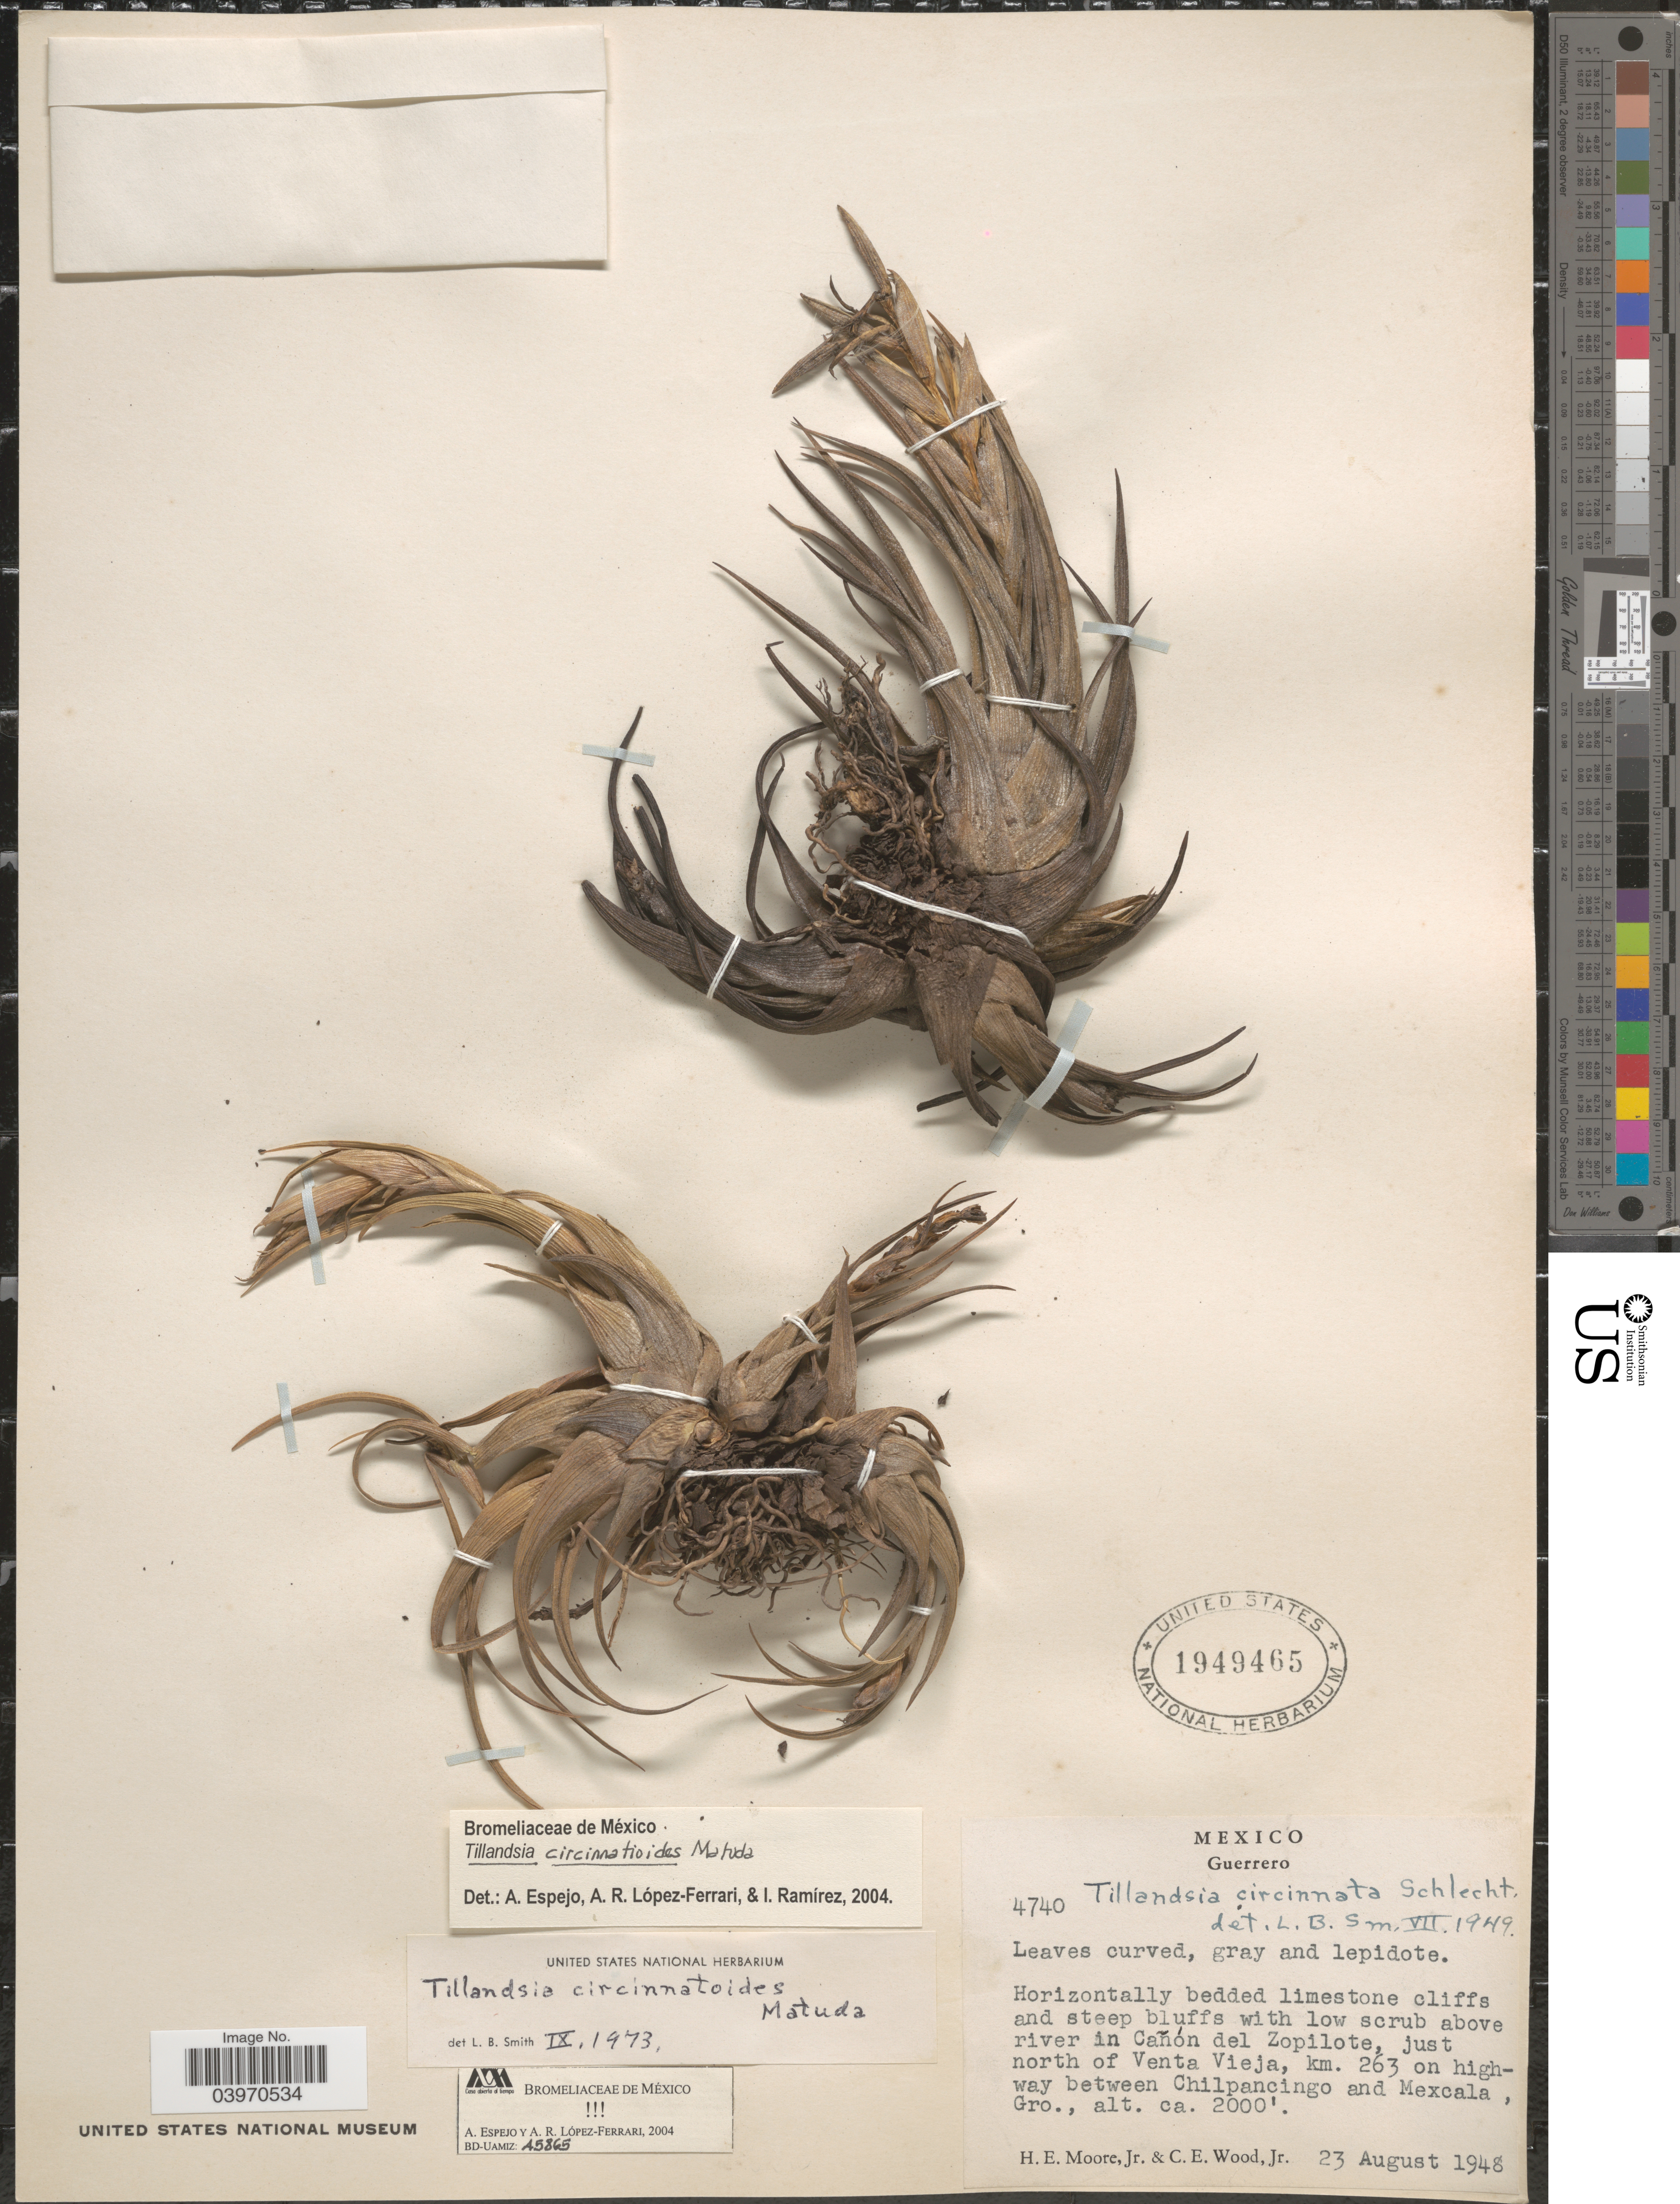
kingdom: Plantae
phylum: Tracheophyta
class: Liliopsida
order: Poales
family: Bromeliaceae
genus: Tillandsia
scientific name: Tillandsia circinnatoides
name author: Matuda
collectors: H. Moore & C. Wood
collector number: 4740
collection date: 1948-08-23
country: Mexico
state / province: Guerrero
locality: Above river in Cañón del Zopilote, just north of Venta Vieja, km. 263 on highway between Chilpancingo and Mexcala.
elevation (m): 610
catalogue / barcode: US 1949465